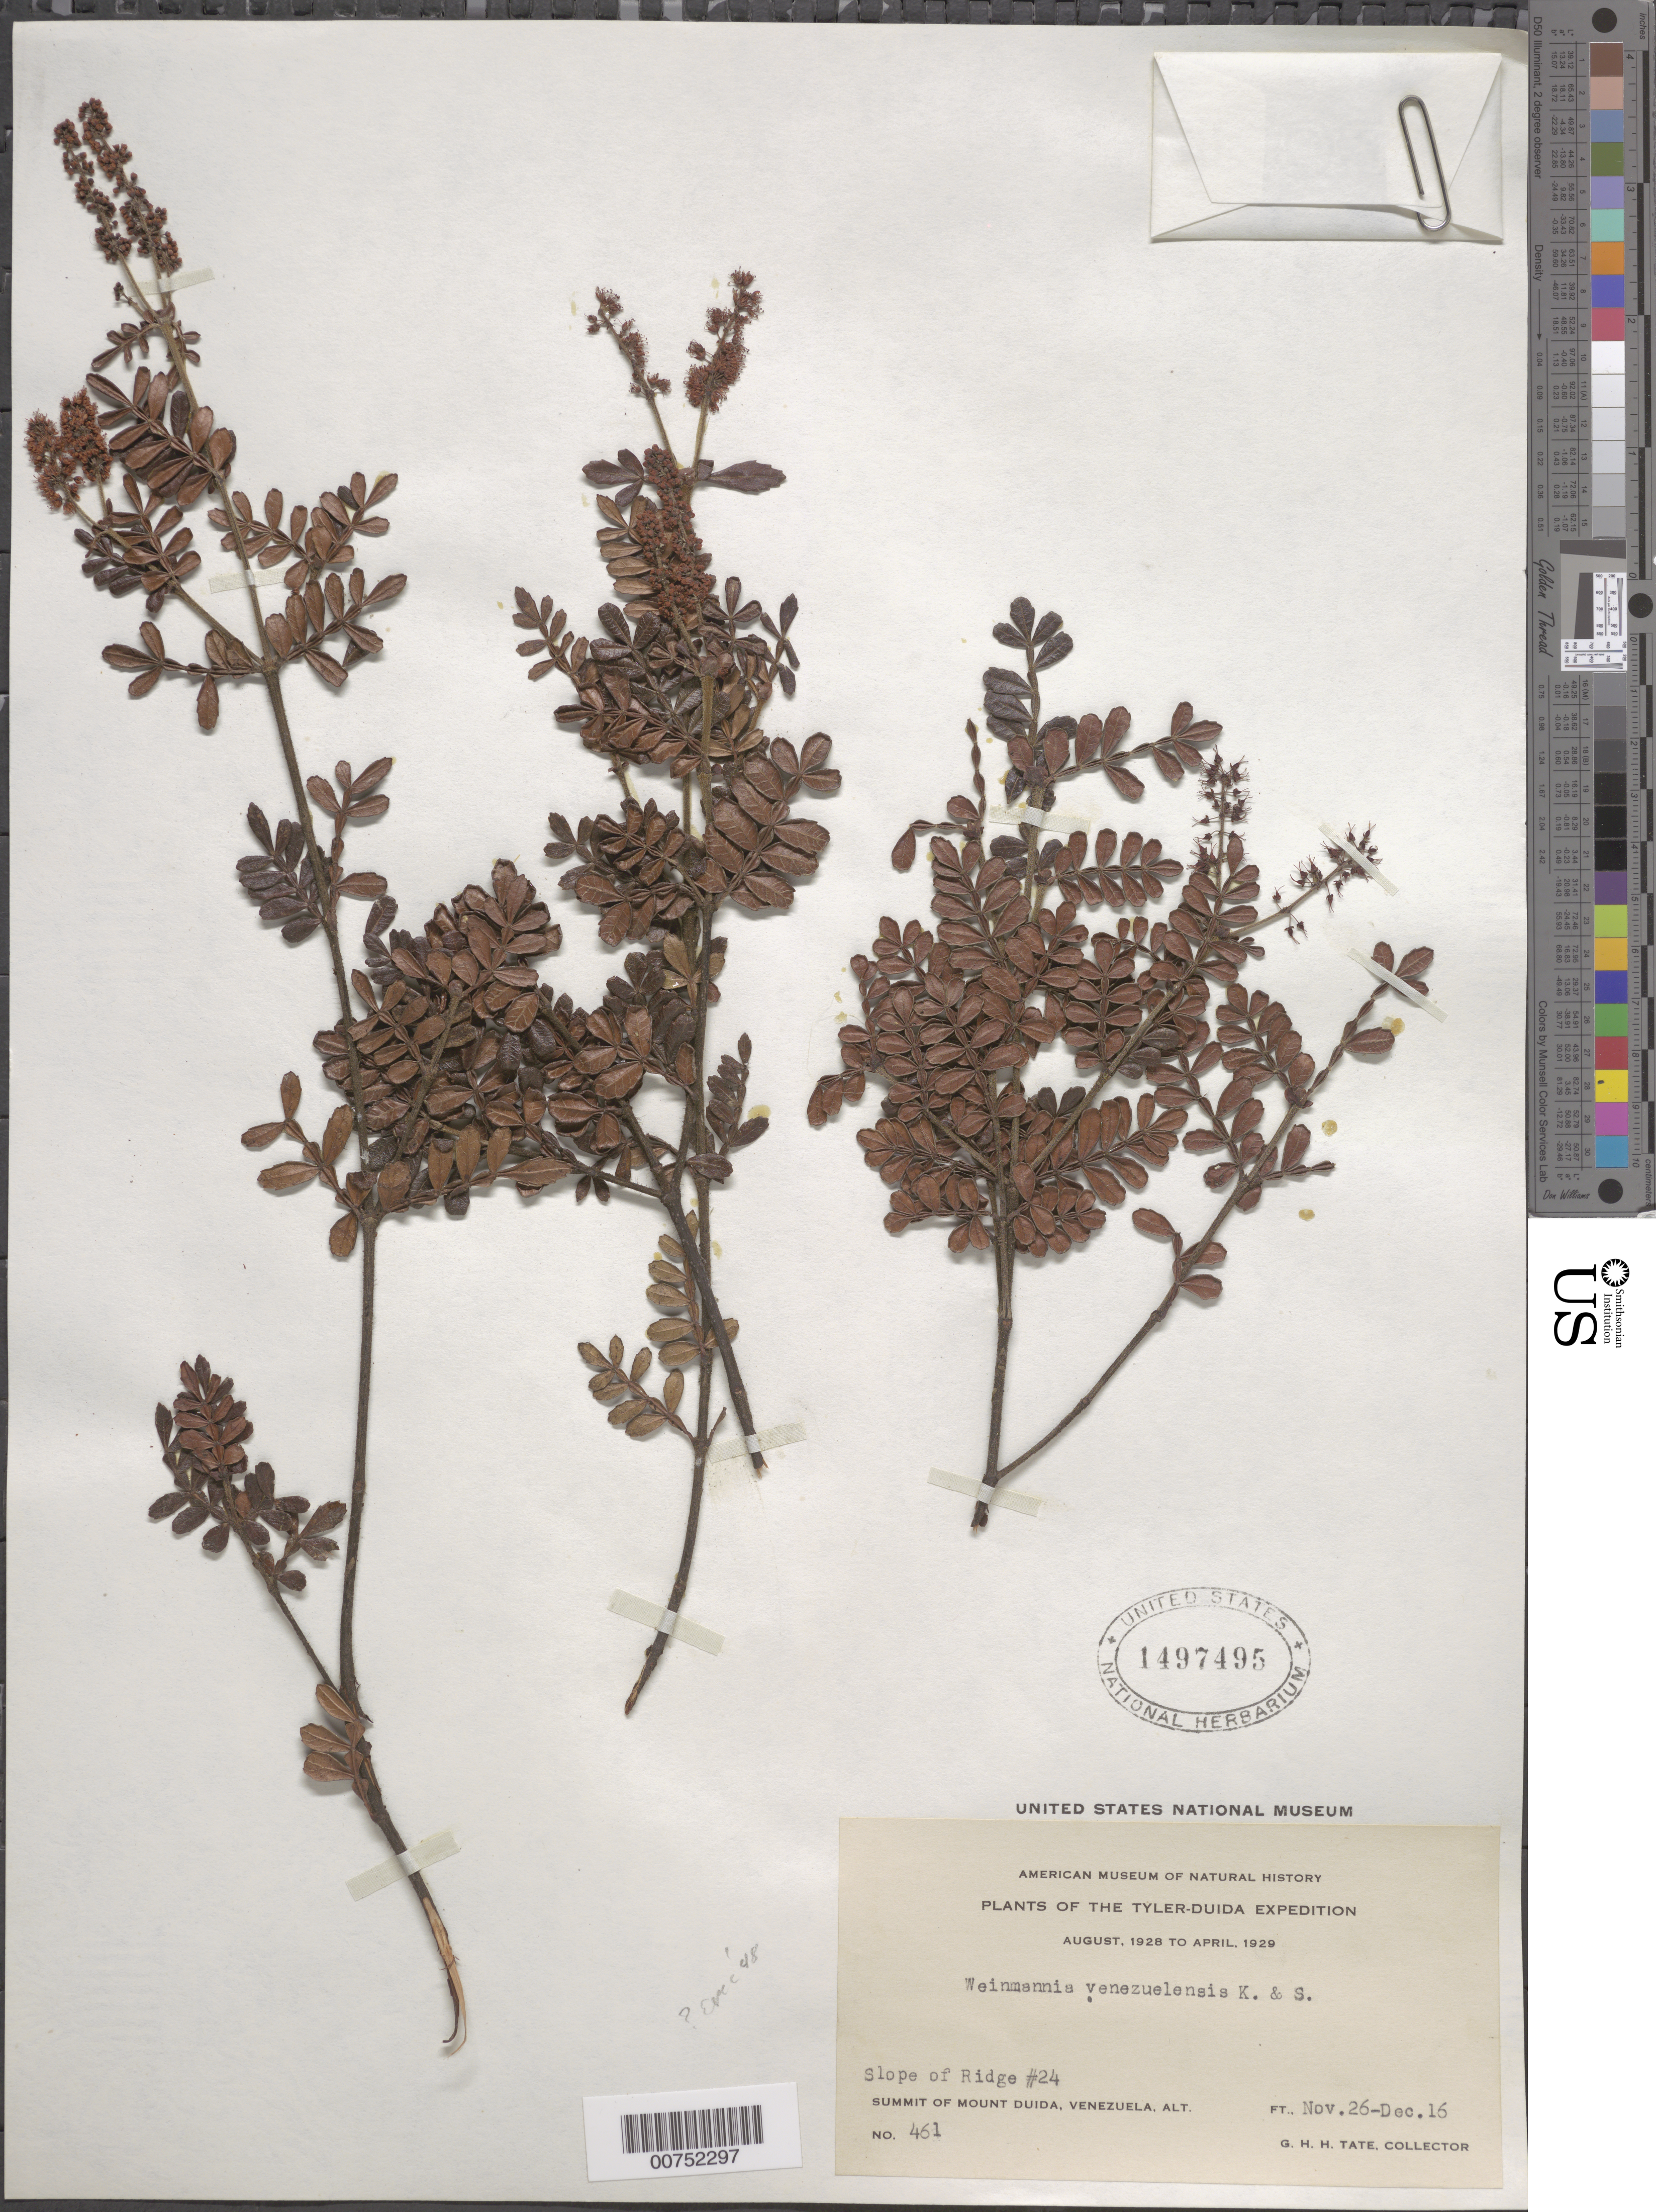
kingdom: Plantae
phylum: Tracheophyta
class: Magnoliopsida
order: Oxalidales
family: Cunoniaceae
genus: Weinmannia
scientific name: Weinmannia venezuelensis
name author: Killip & A.C. Sm.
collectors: G. H. H.Tate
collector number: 461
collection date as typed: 26 November 1828 to 16 December 1828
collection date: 1828-11-26/1828-12-16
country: Venezuela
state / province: Amazonas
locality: Mount Duida, summit; Slope of ridge #24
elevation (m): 1859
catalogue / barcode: US 1497495